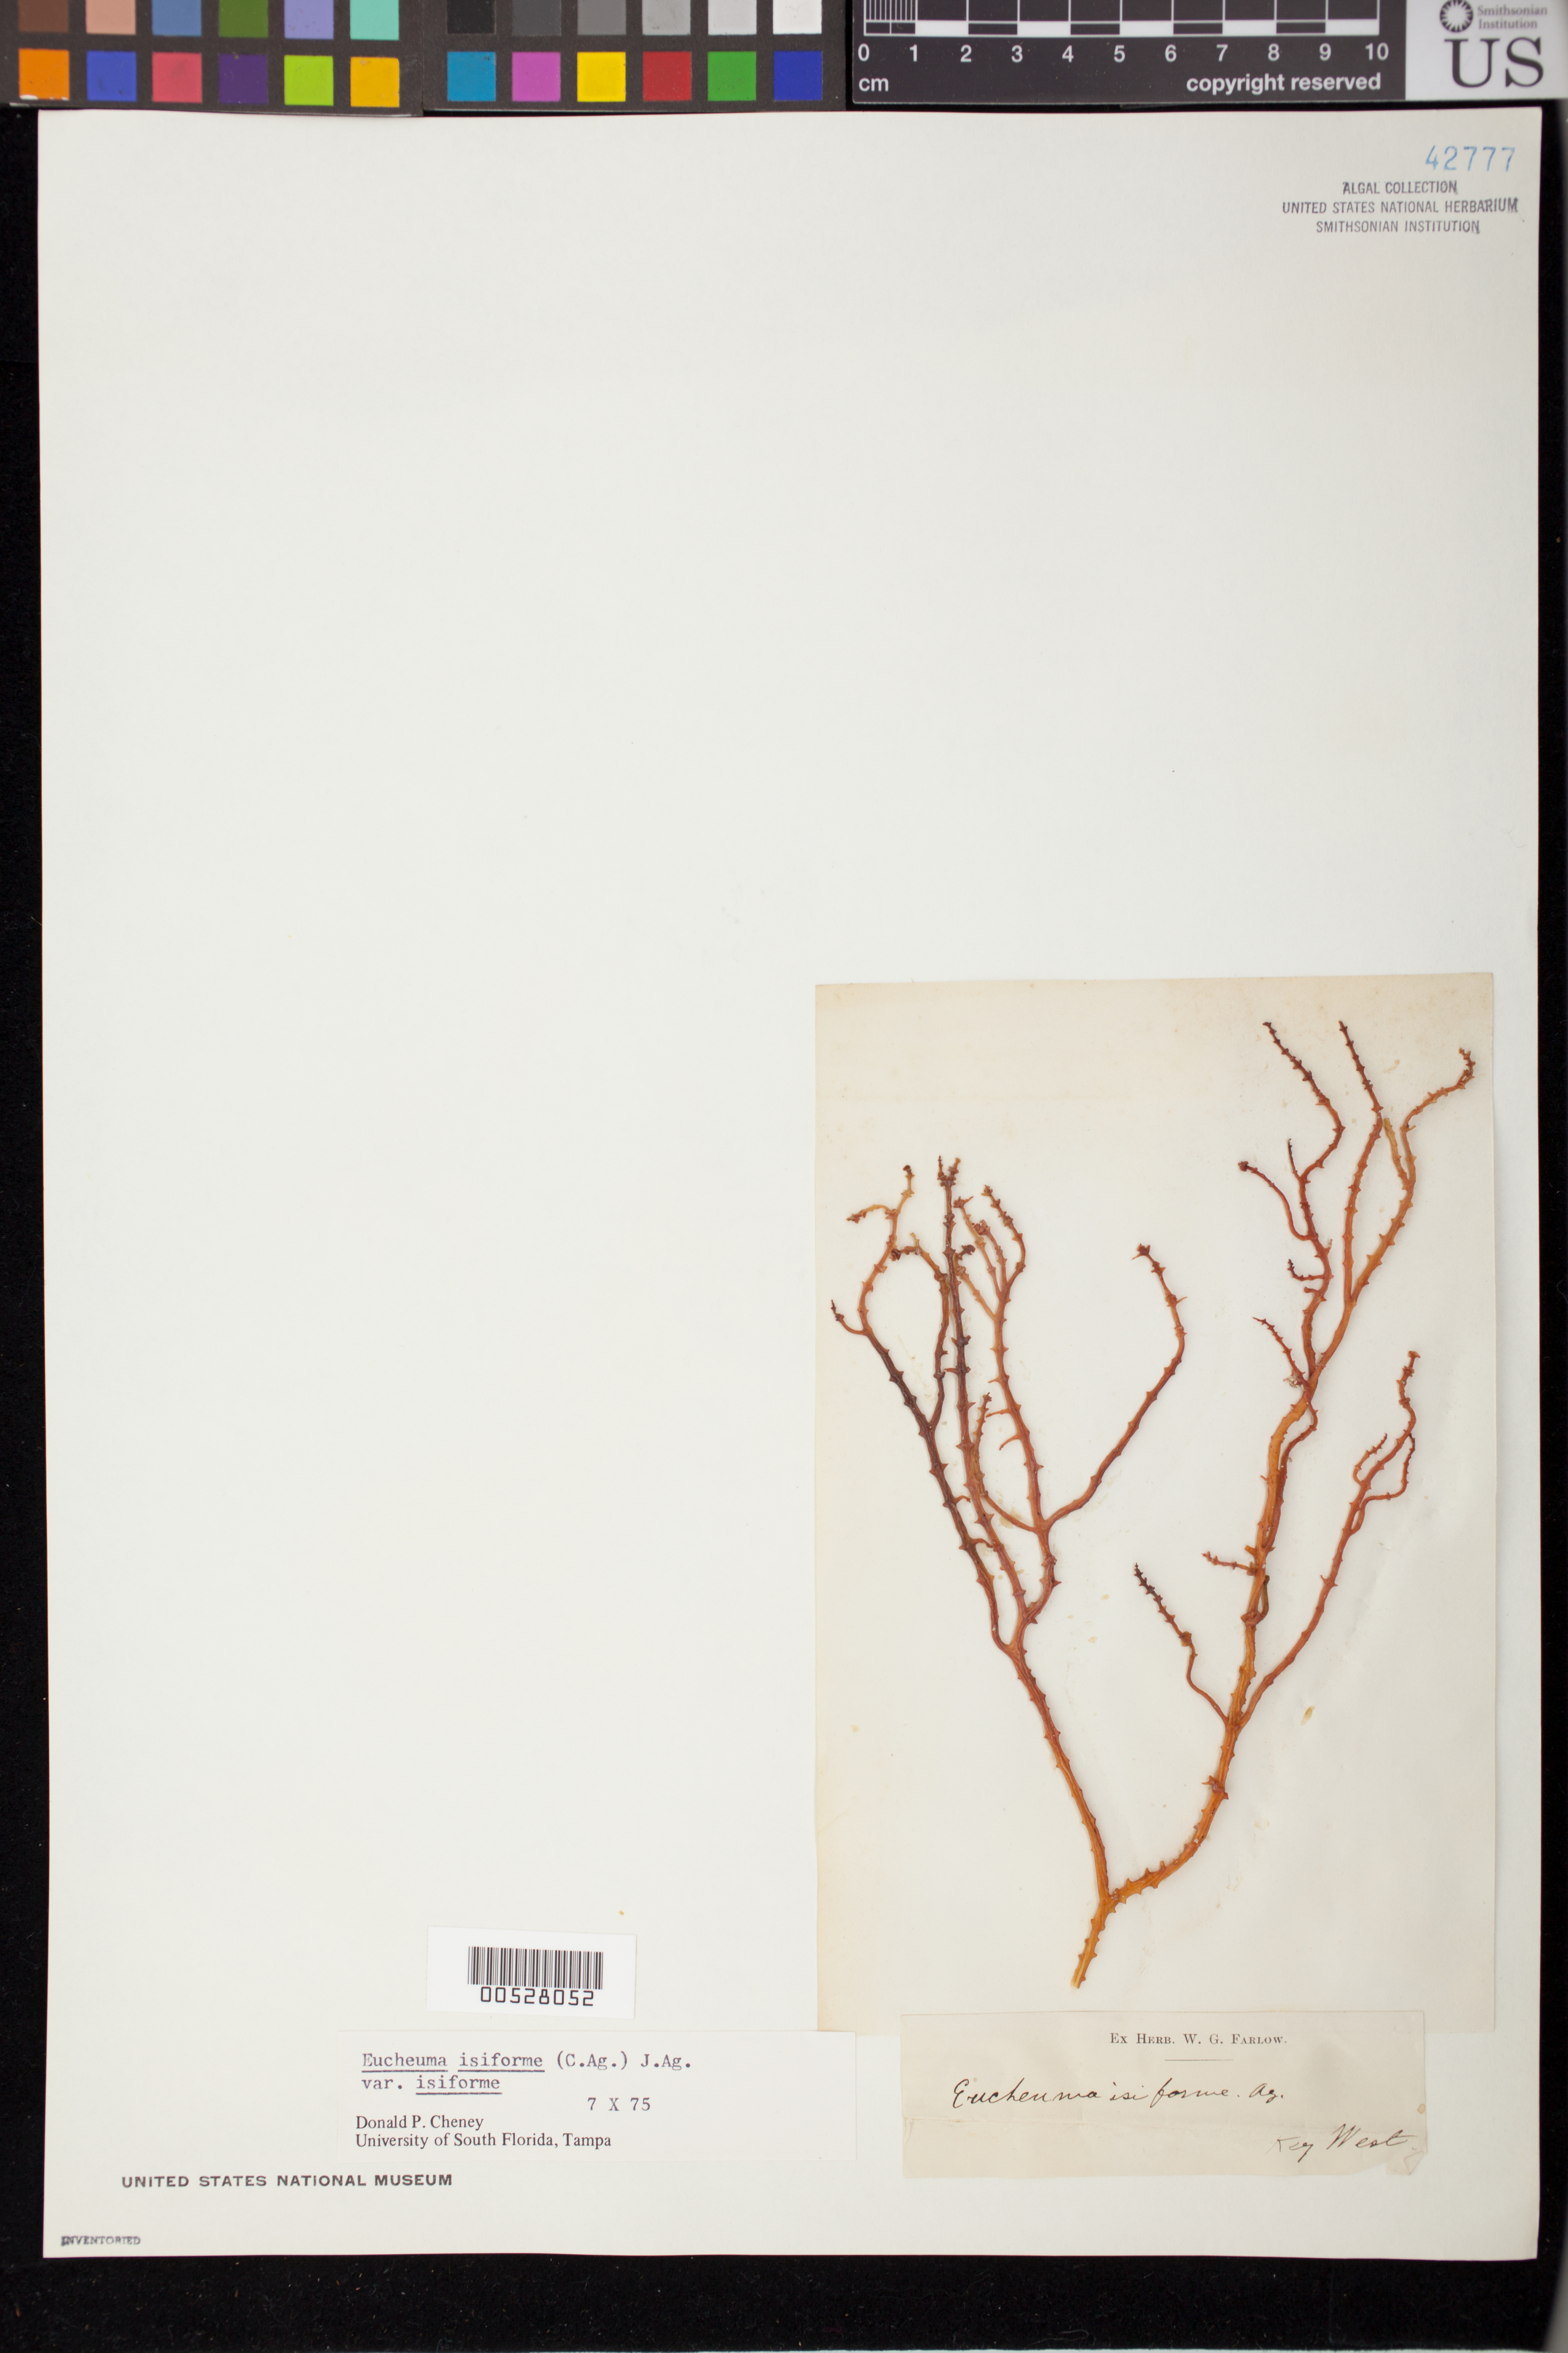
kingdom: Plantae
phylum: Rhodophyta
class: Florideophyceae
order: Gigartinales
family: Solieriaceae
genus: Eucheumatopsis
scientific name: Eucheumatopsis isiformis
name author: (C. Agardh) M.L. Núñez-Resendiz et al.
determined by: Algae name updating Project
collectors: W. Farlow (Herbarium)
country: United States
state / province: Florida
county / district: Monroe County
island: Key West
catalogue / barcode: US 42777